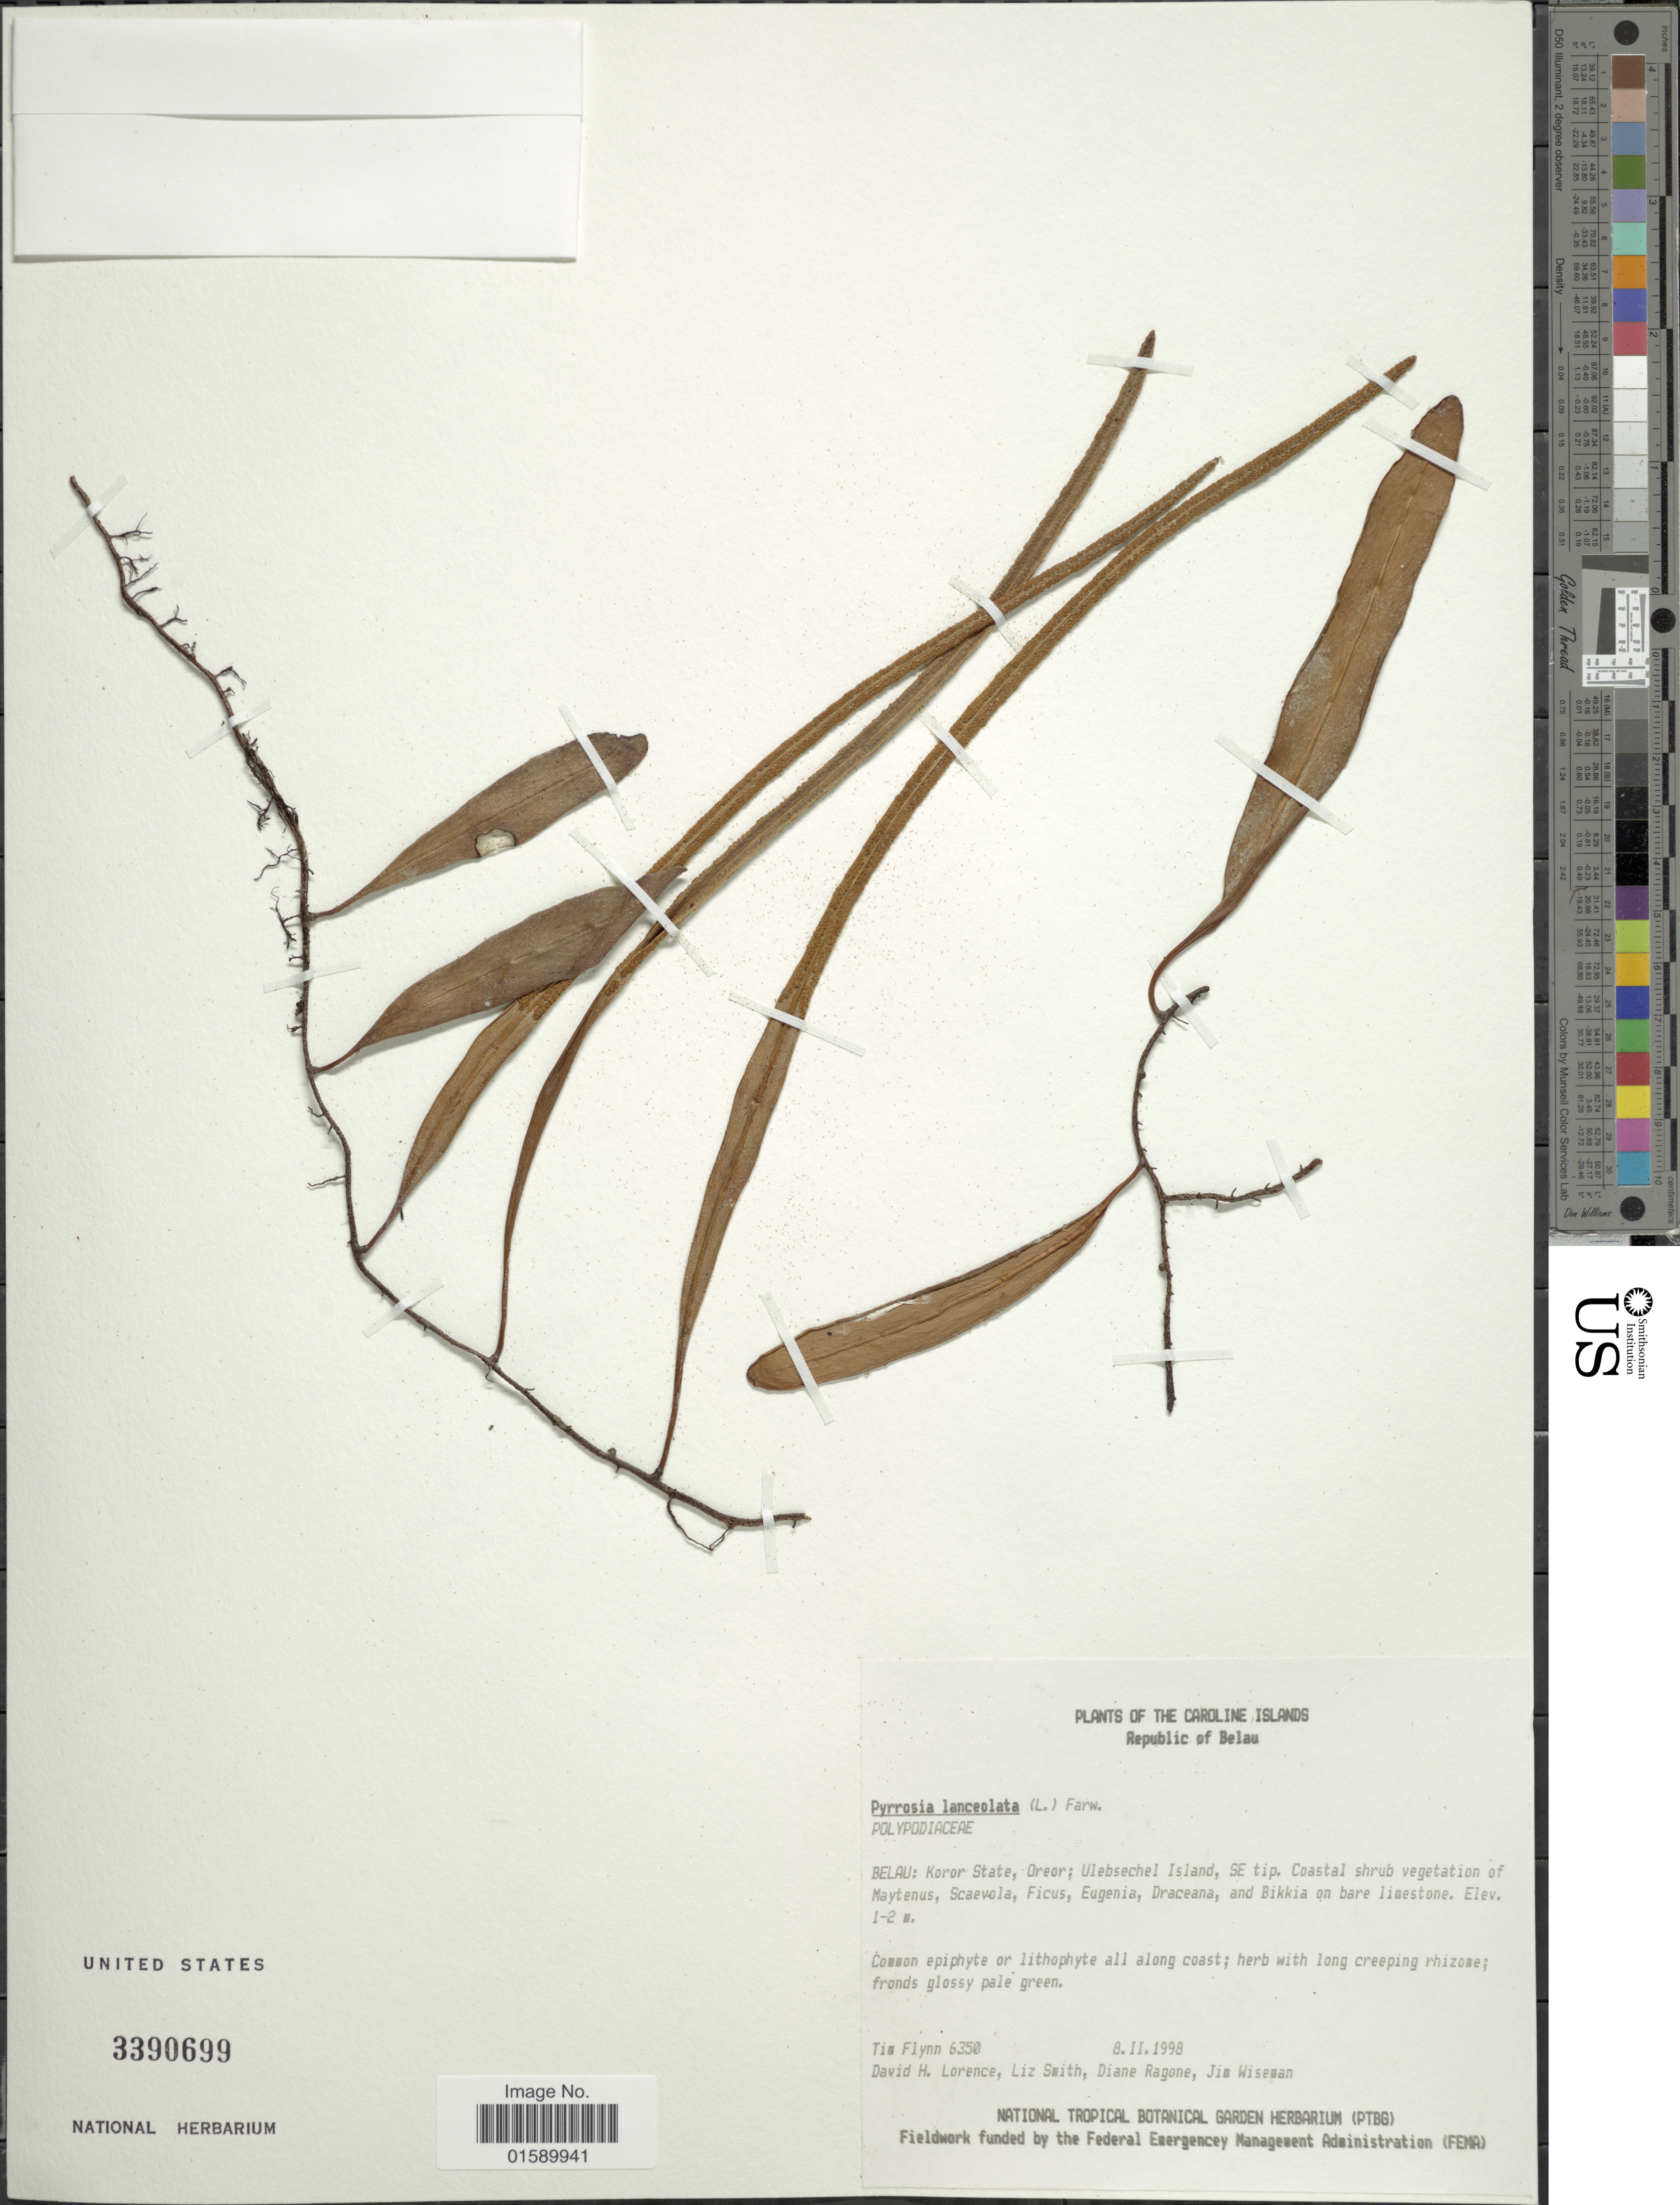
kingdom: Plantae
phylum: Tracheophyta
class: Polypodiopsida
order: Polypodiales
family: Polypodiaceae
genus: Pyrrosia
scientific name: Pyrrosia lanceolata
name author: (L.) Farw.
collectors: T. Flynn, D. Lorence, L. Smith, D. Ragone & J. Wiseman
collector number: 6350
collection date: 1998-11-08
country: Palau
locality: Caroline Islands, Republic of Belau: Koror State, Oreor; Ulebschel Island, SE tip.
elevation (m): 1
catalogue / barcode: US 3390699